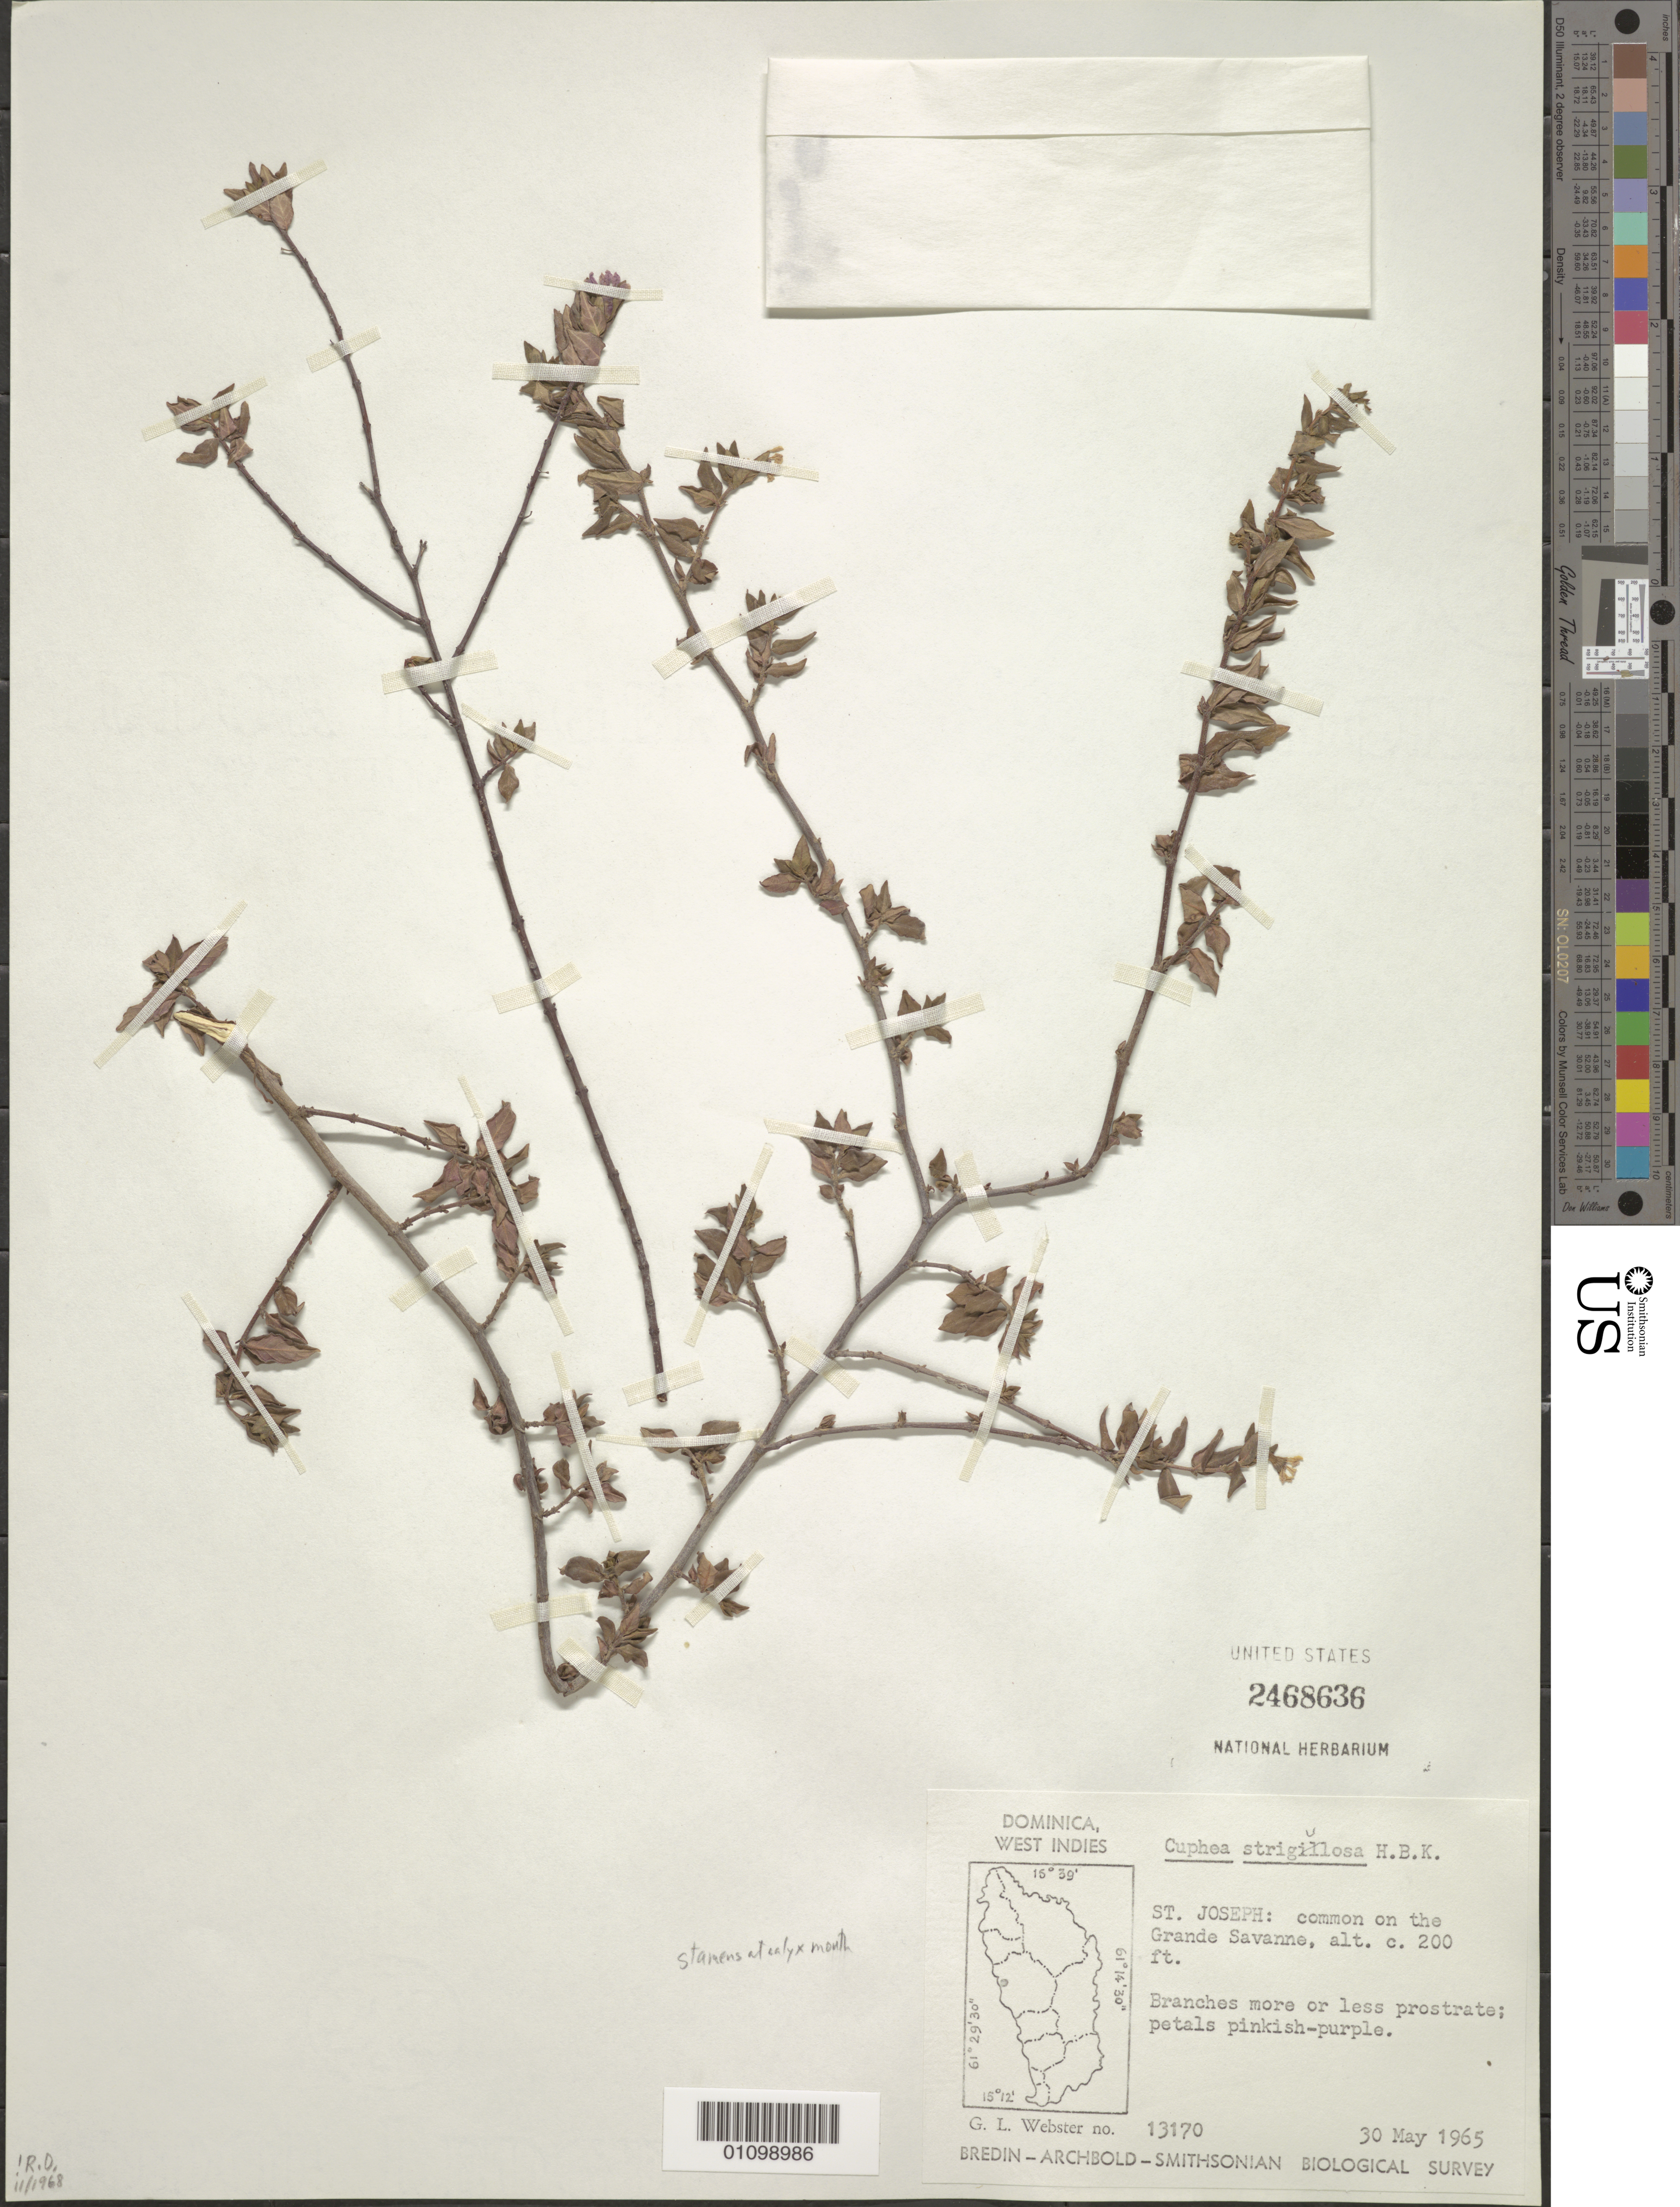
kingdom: Plantae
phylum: Tracheophyta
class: Magnoliopsida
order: Myrtales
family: Lythraceae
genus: Cuphea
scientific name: Cuphea strigulosa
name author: Kunth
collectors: G. L. Webster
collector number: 13170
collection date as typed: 30 May 1965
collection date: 1965-05-30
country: Dominica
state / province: St. Joseph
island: Dominica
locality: Common on the Grande Savanne.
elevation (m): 61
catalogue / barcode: US 2468636